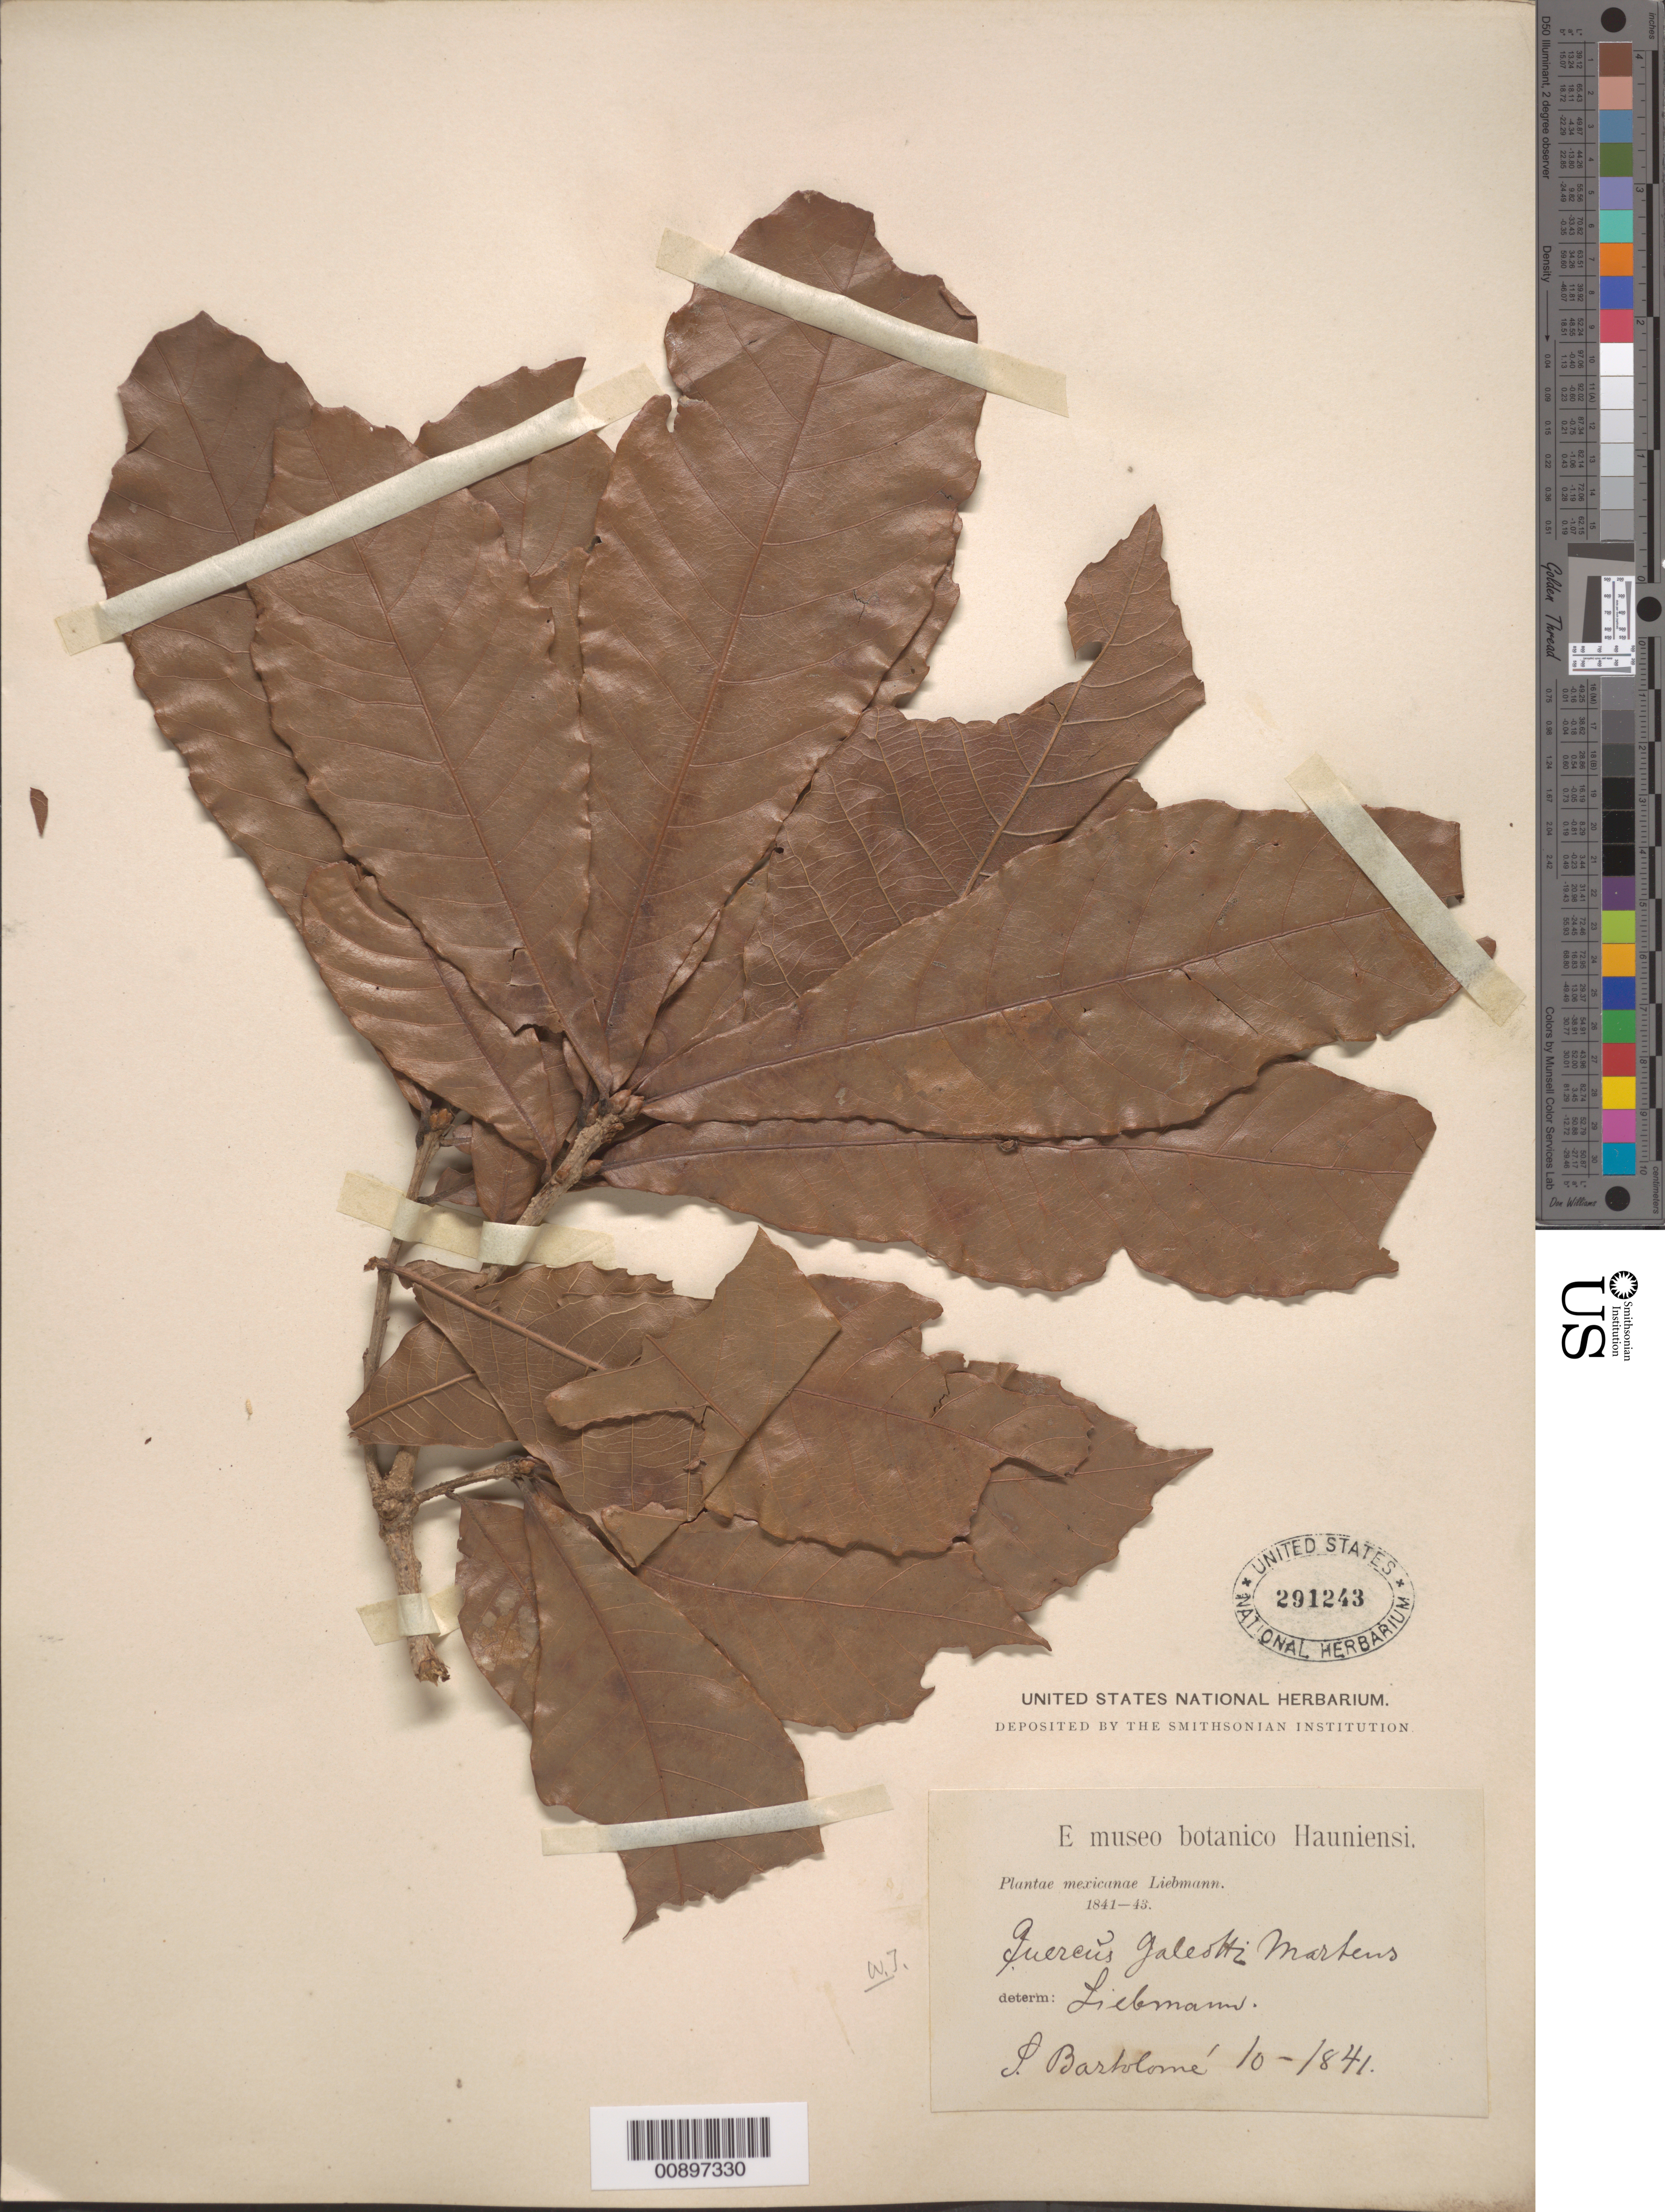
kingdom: Plantae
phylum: Tracheophyta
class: Magnoliopsida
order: Fagales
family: Fagaceae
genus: Quercus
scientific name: Quercus galeotti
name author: G. Martens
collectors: F. M. Liebmann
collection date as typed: Oct 1841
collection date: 1841-10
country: Mexico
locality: S. Bartolomé.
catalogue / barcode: US 291243